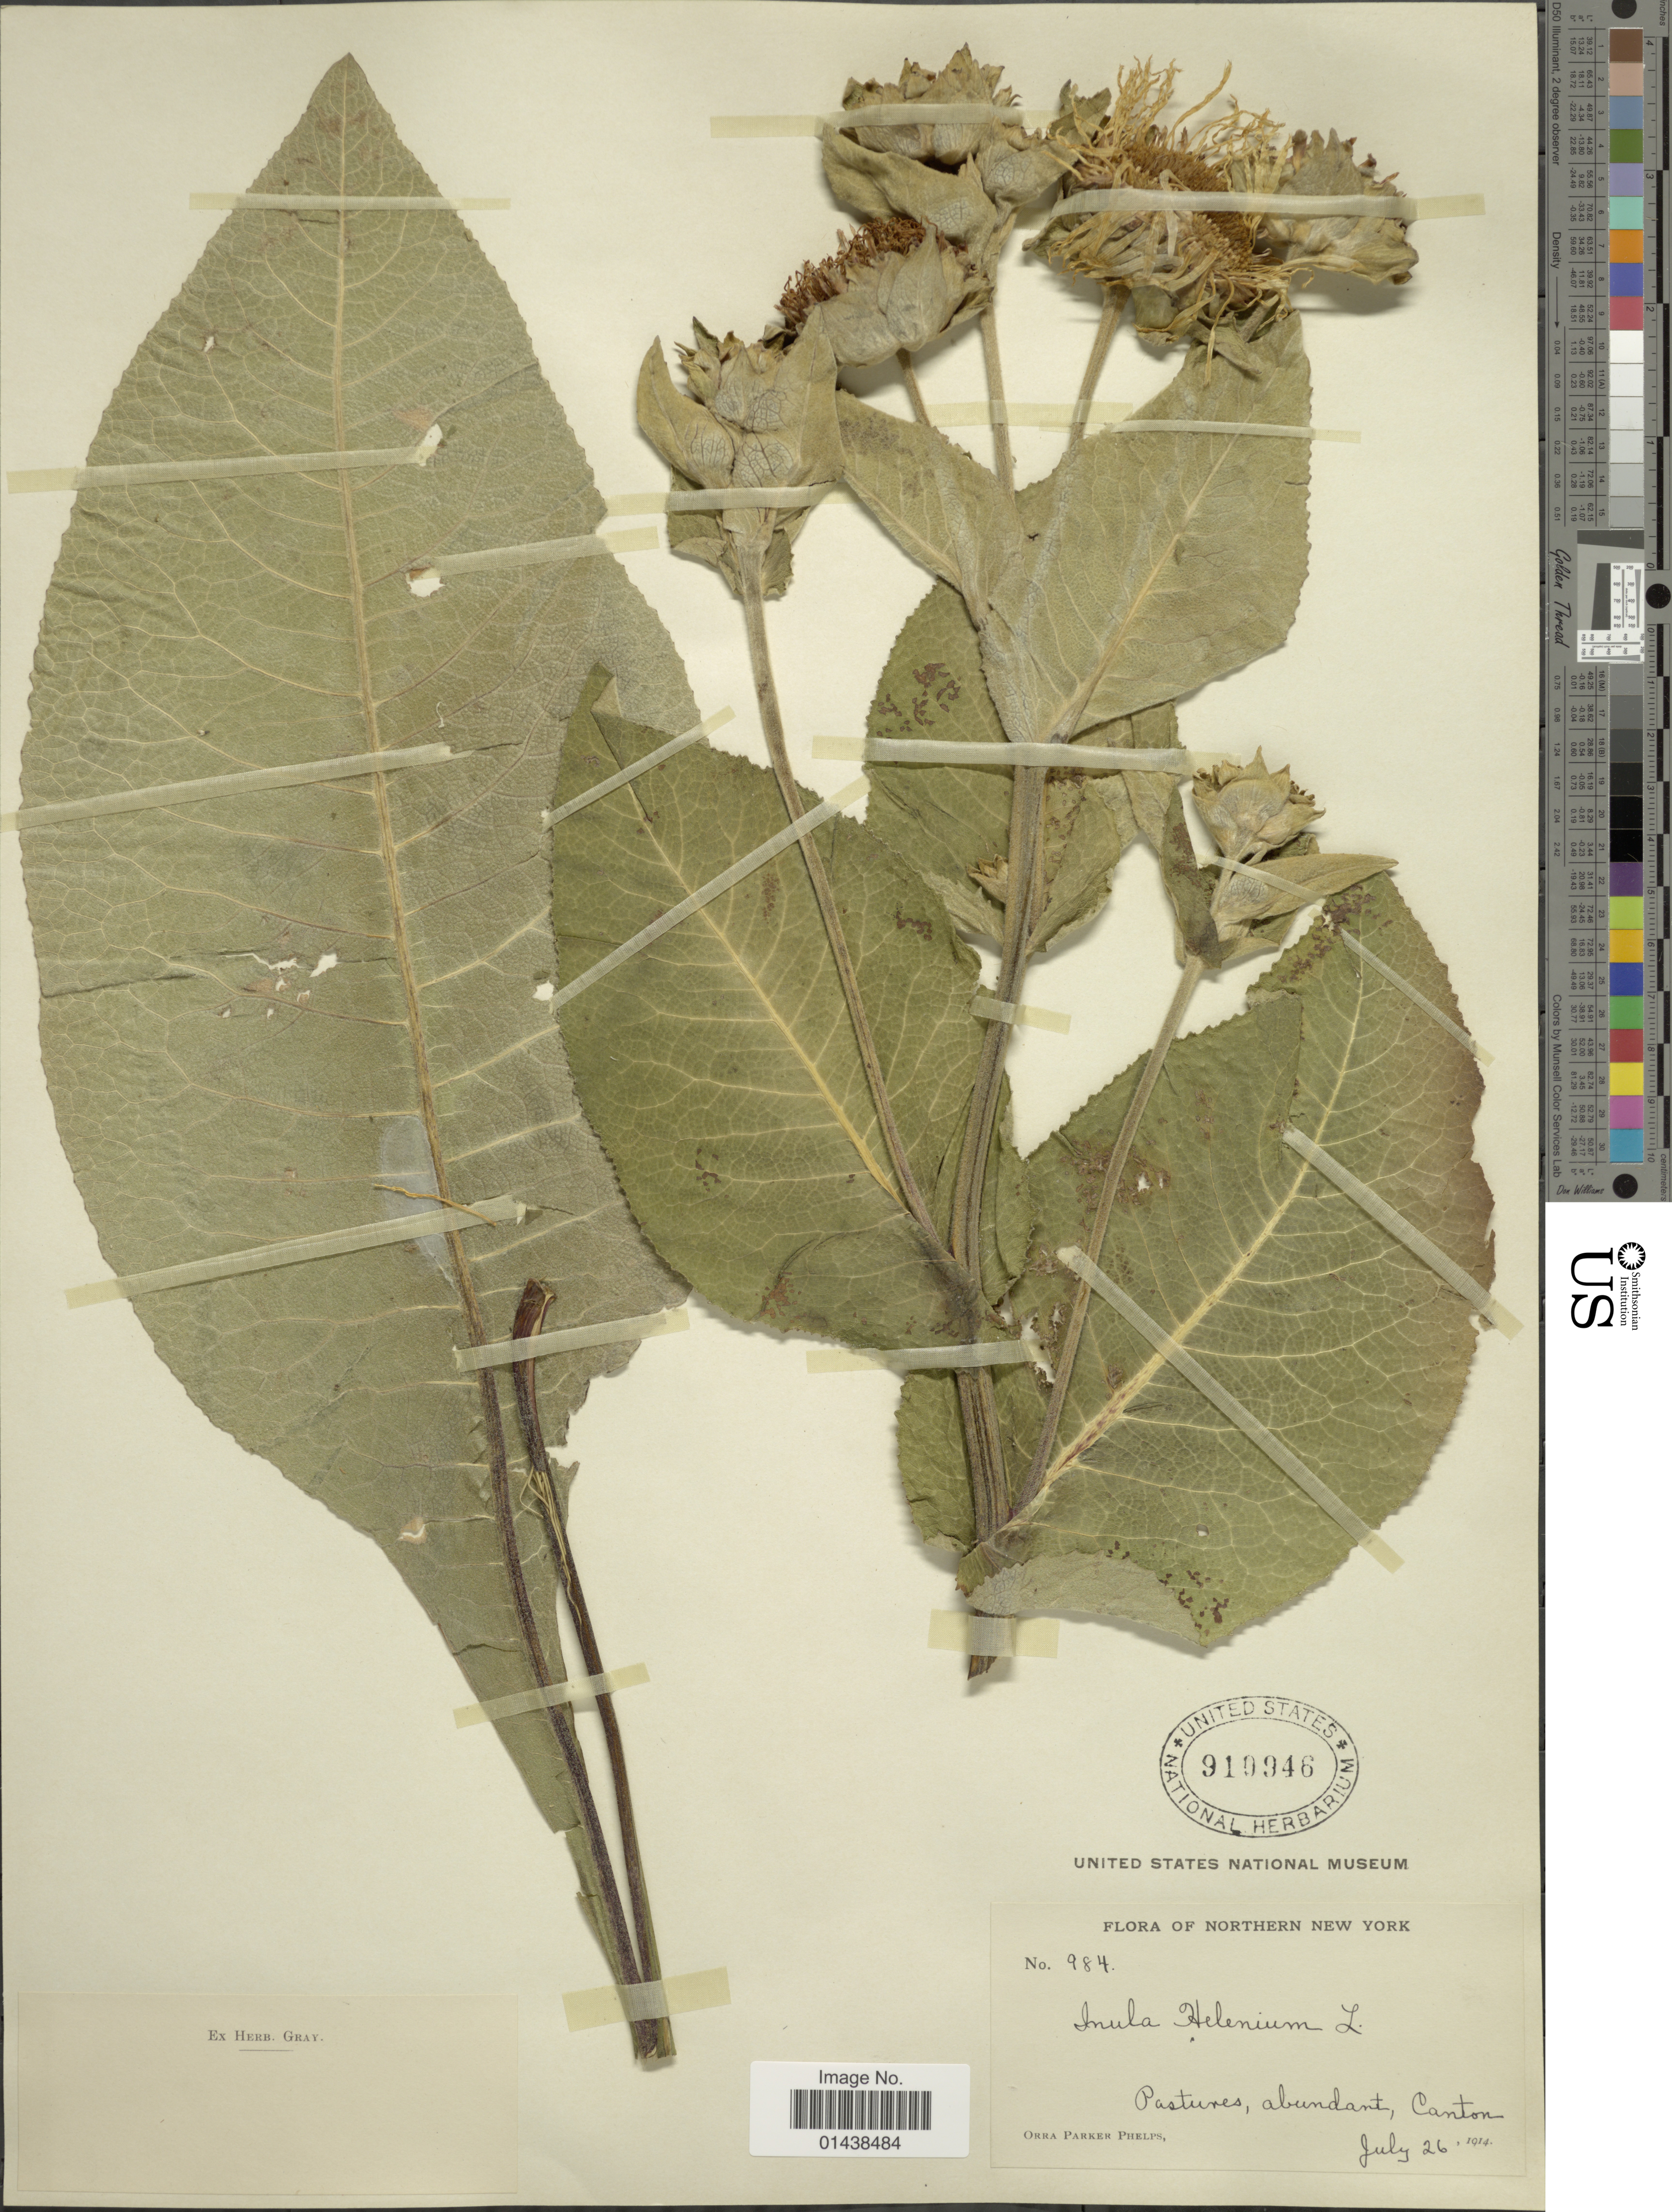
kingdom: Plantae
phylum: Tracheophyta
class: Magnoliopsida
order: Asterales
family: Asteraceae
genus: Inula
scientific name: Inula helenium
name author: L.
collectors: O. P. Phelps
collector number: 984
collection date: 1914-07-26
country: United States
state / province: New York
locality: Northern New York, Canton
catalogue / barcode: US 910946